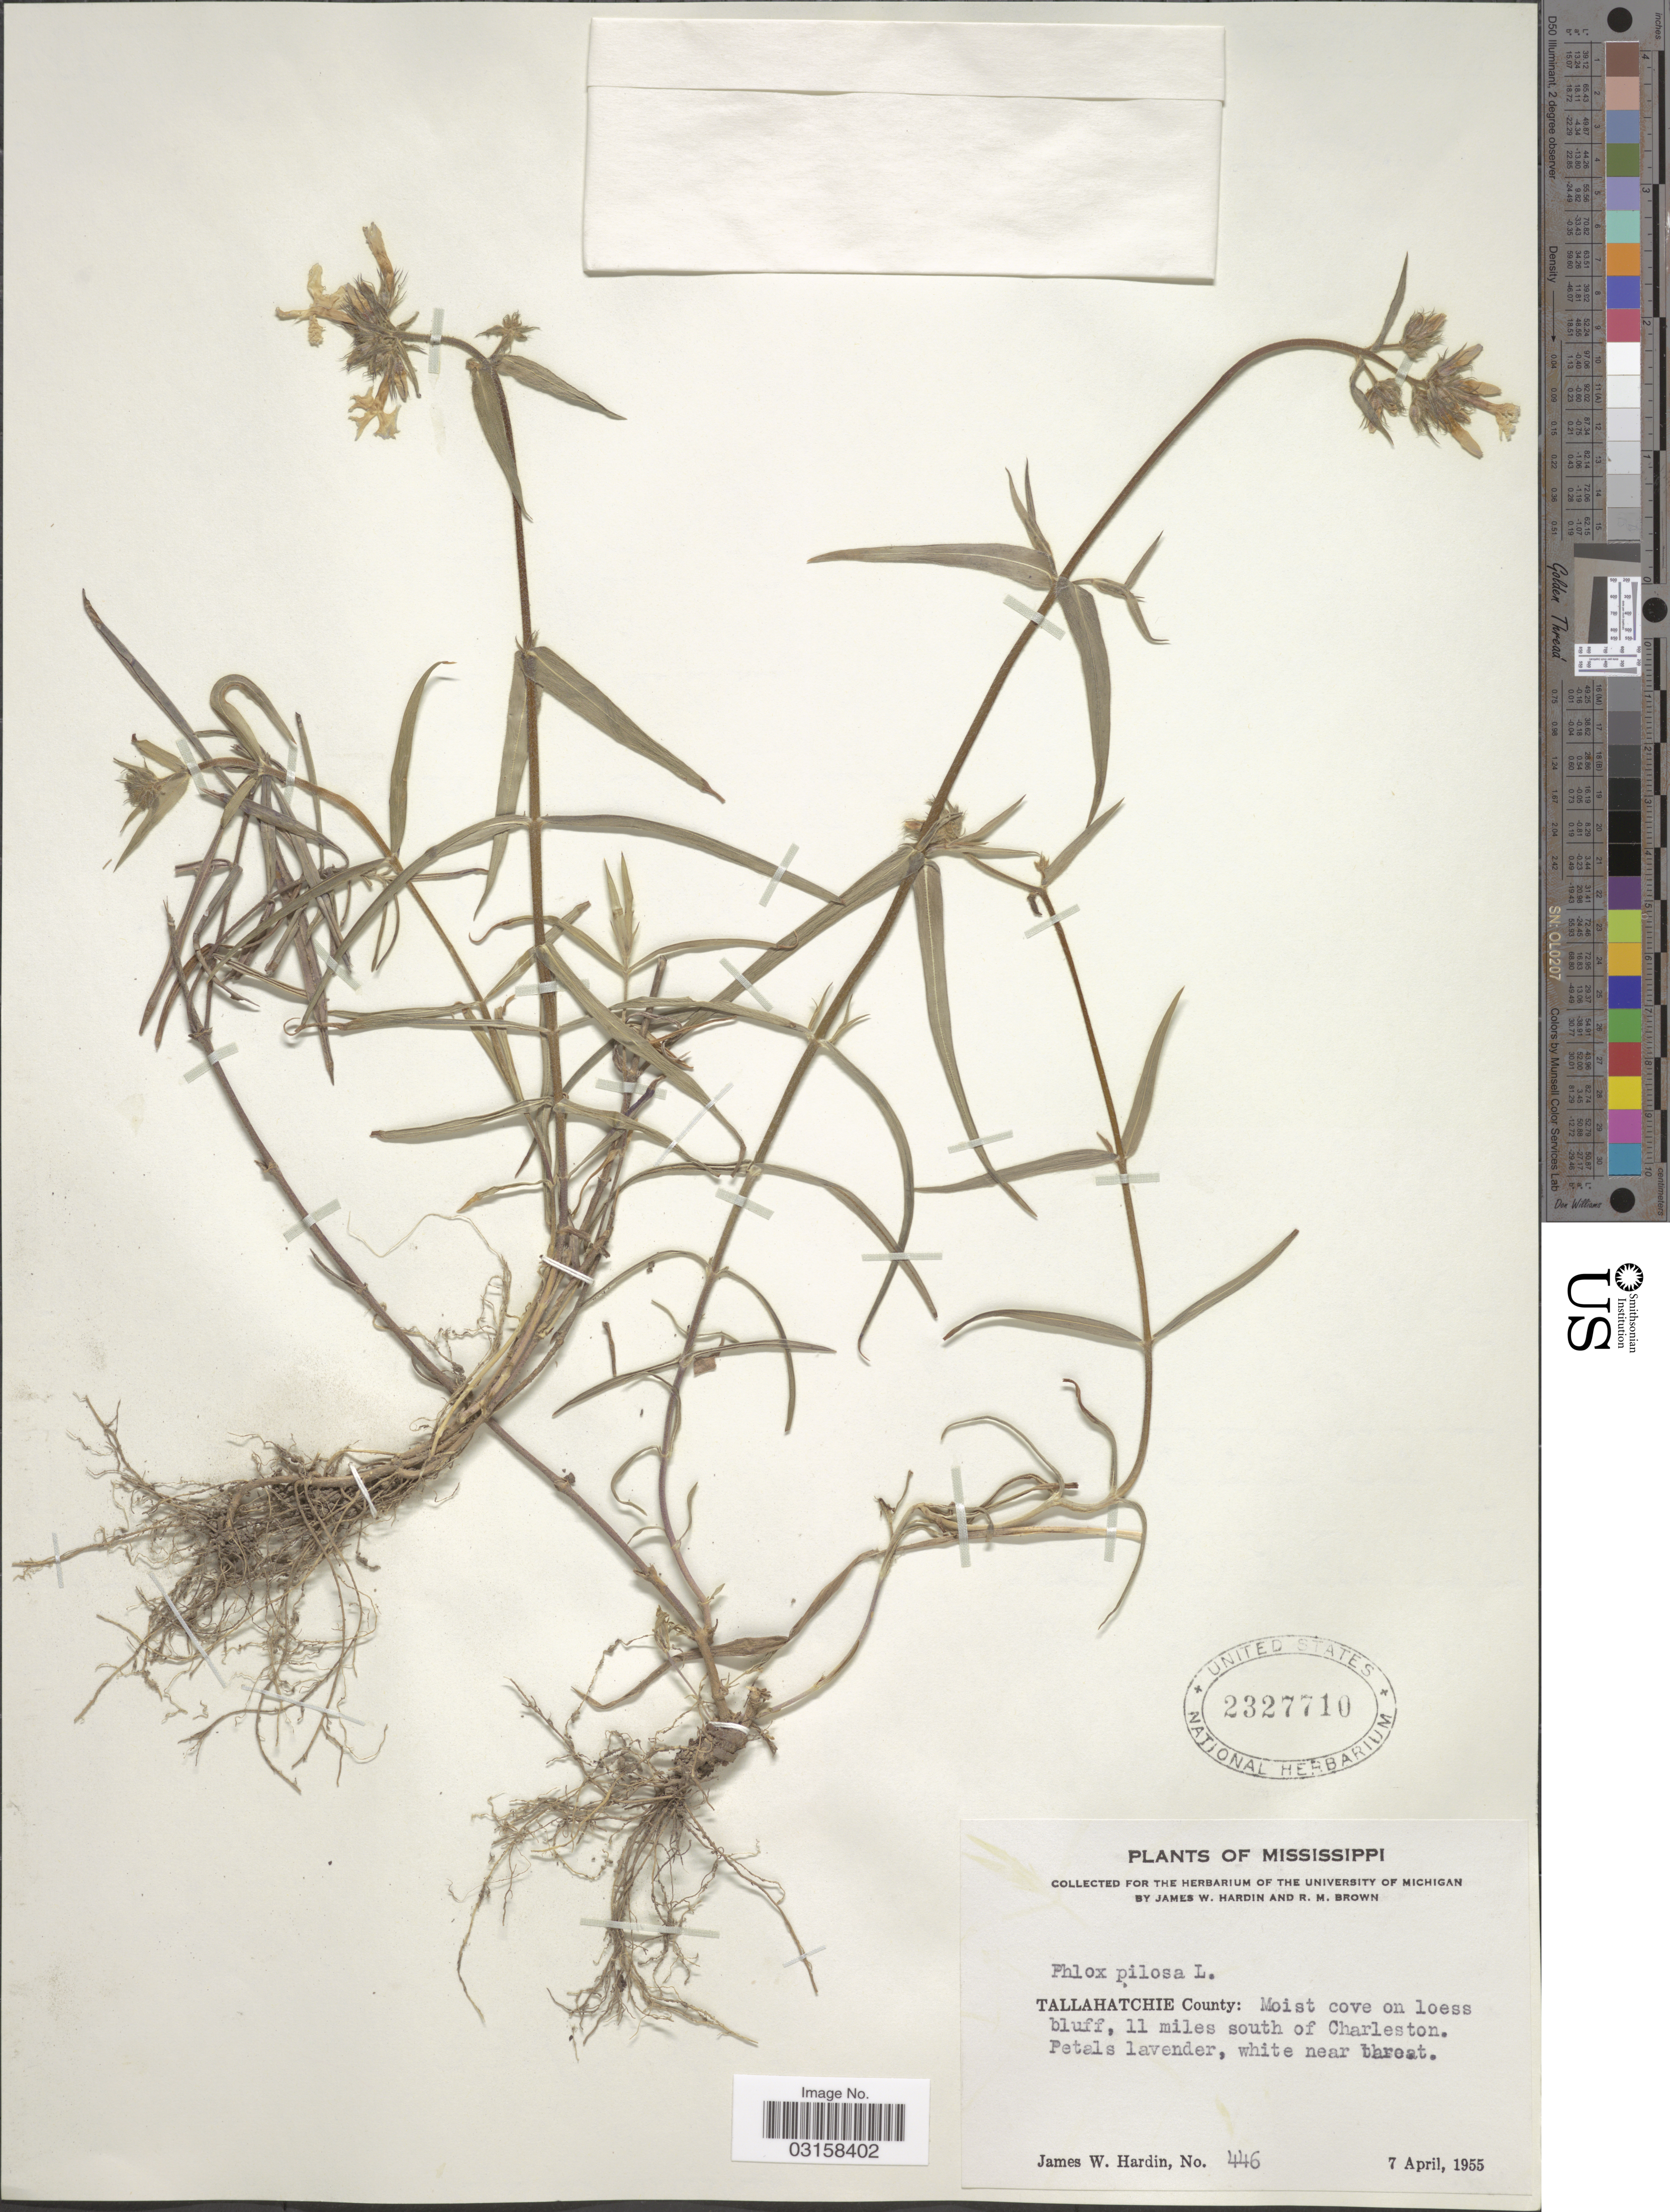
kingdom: Plantae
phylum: Tracheophyta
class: Magnoliopsida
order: Ericales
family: Polemoniaceae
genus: Phlox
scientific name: Phlox pilosa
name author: L.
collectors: J. Hardin & R. Brown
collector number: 446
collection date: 1955-04-07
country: United States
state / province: Mississippi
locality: Tallahatchie County: Moist cove on loess bluff, 11 miles south of Charleston.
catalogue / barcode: US 2327710